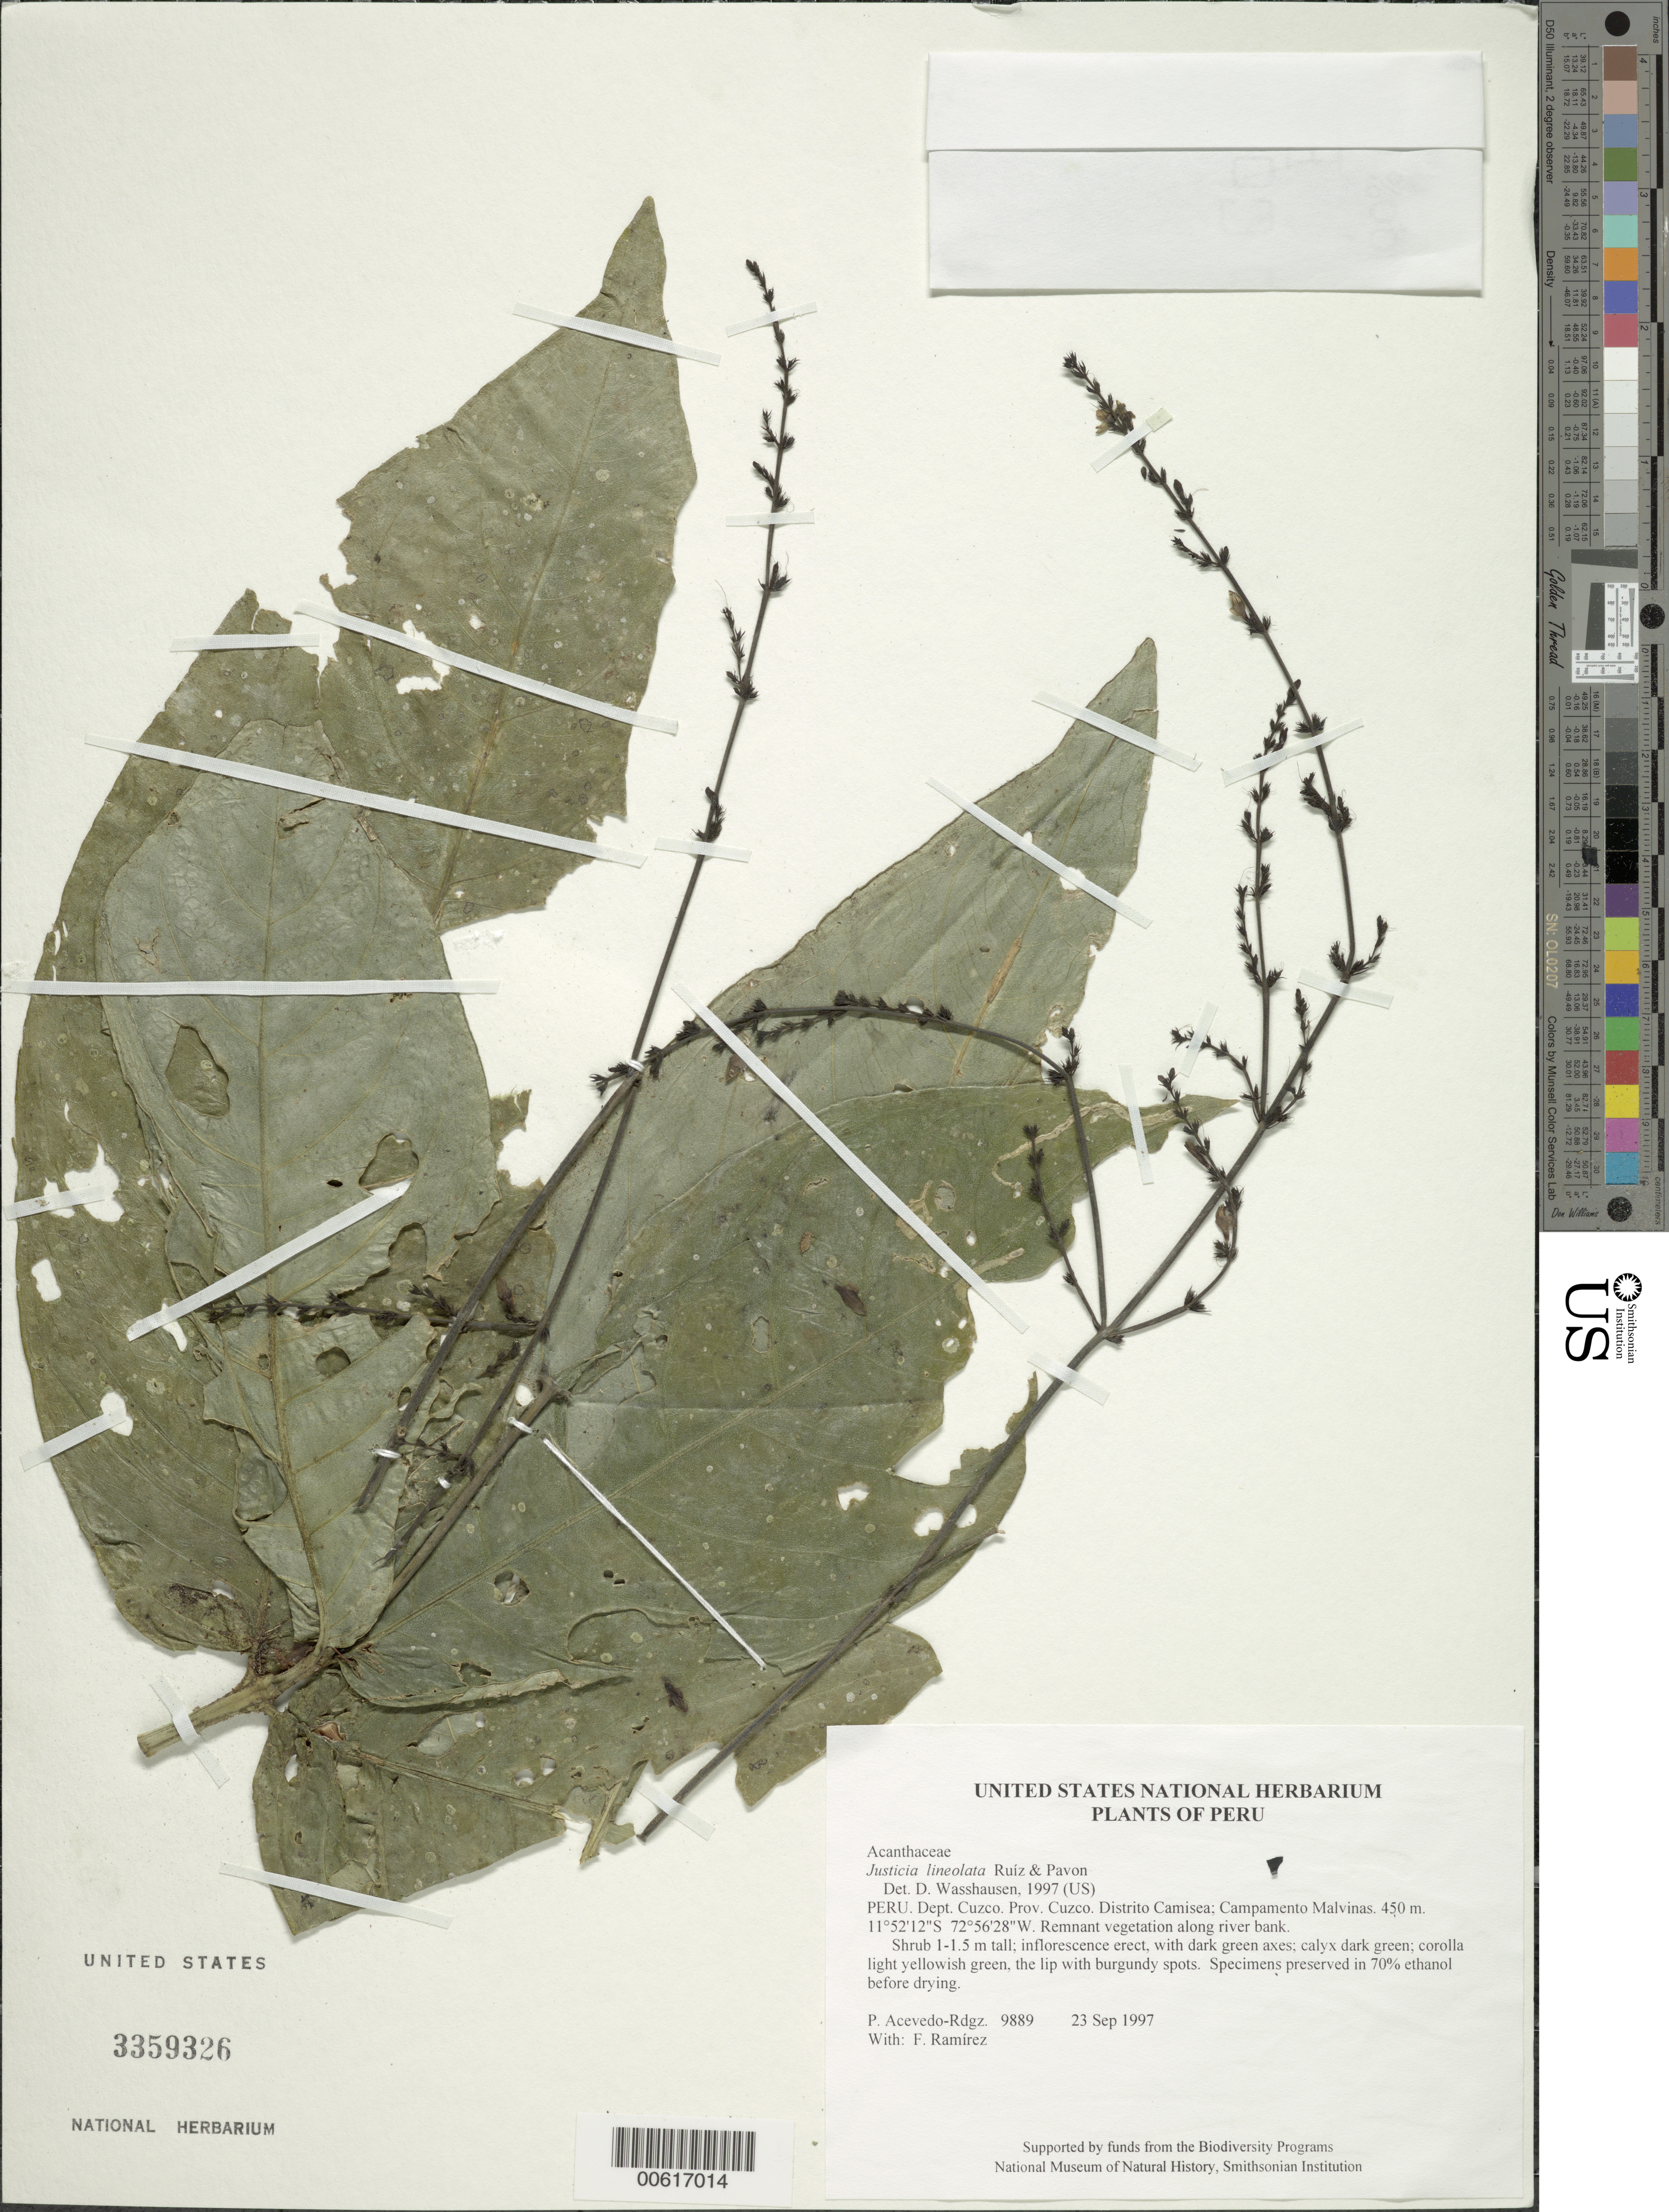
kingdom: Plantae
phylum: Tracheophyta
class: Magnoliopsida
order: Lamiales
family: Acanthaceae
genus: Justicia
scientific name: Justicia lineolata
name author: Ruiz & Pav.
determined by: Wasshausen, Dieter C., (BOT), Smithsonian Institution - National Museum of Natural History (UNITED STATES)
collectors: P. Acevedo-Rodr. & F. Ramirez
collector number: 9889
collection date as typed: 23 Sep 1997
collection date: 1997-09-23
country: Peru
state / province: Cusco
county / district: Cusco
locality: Distrito Camisea; Campamento Malvinas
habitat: Remnant vegetation along river bank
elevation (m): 450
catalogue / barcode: US 3359326